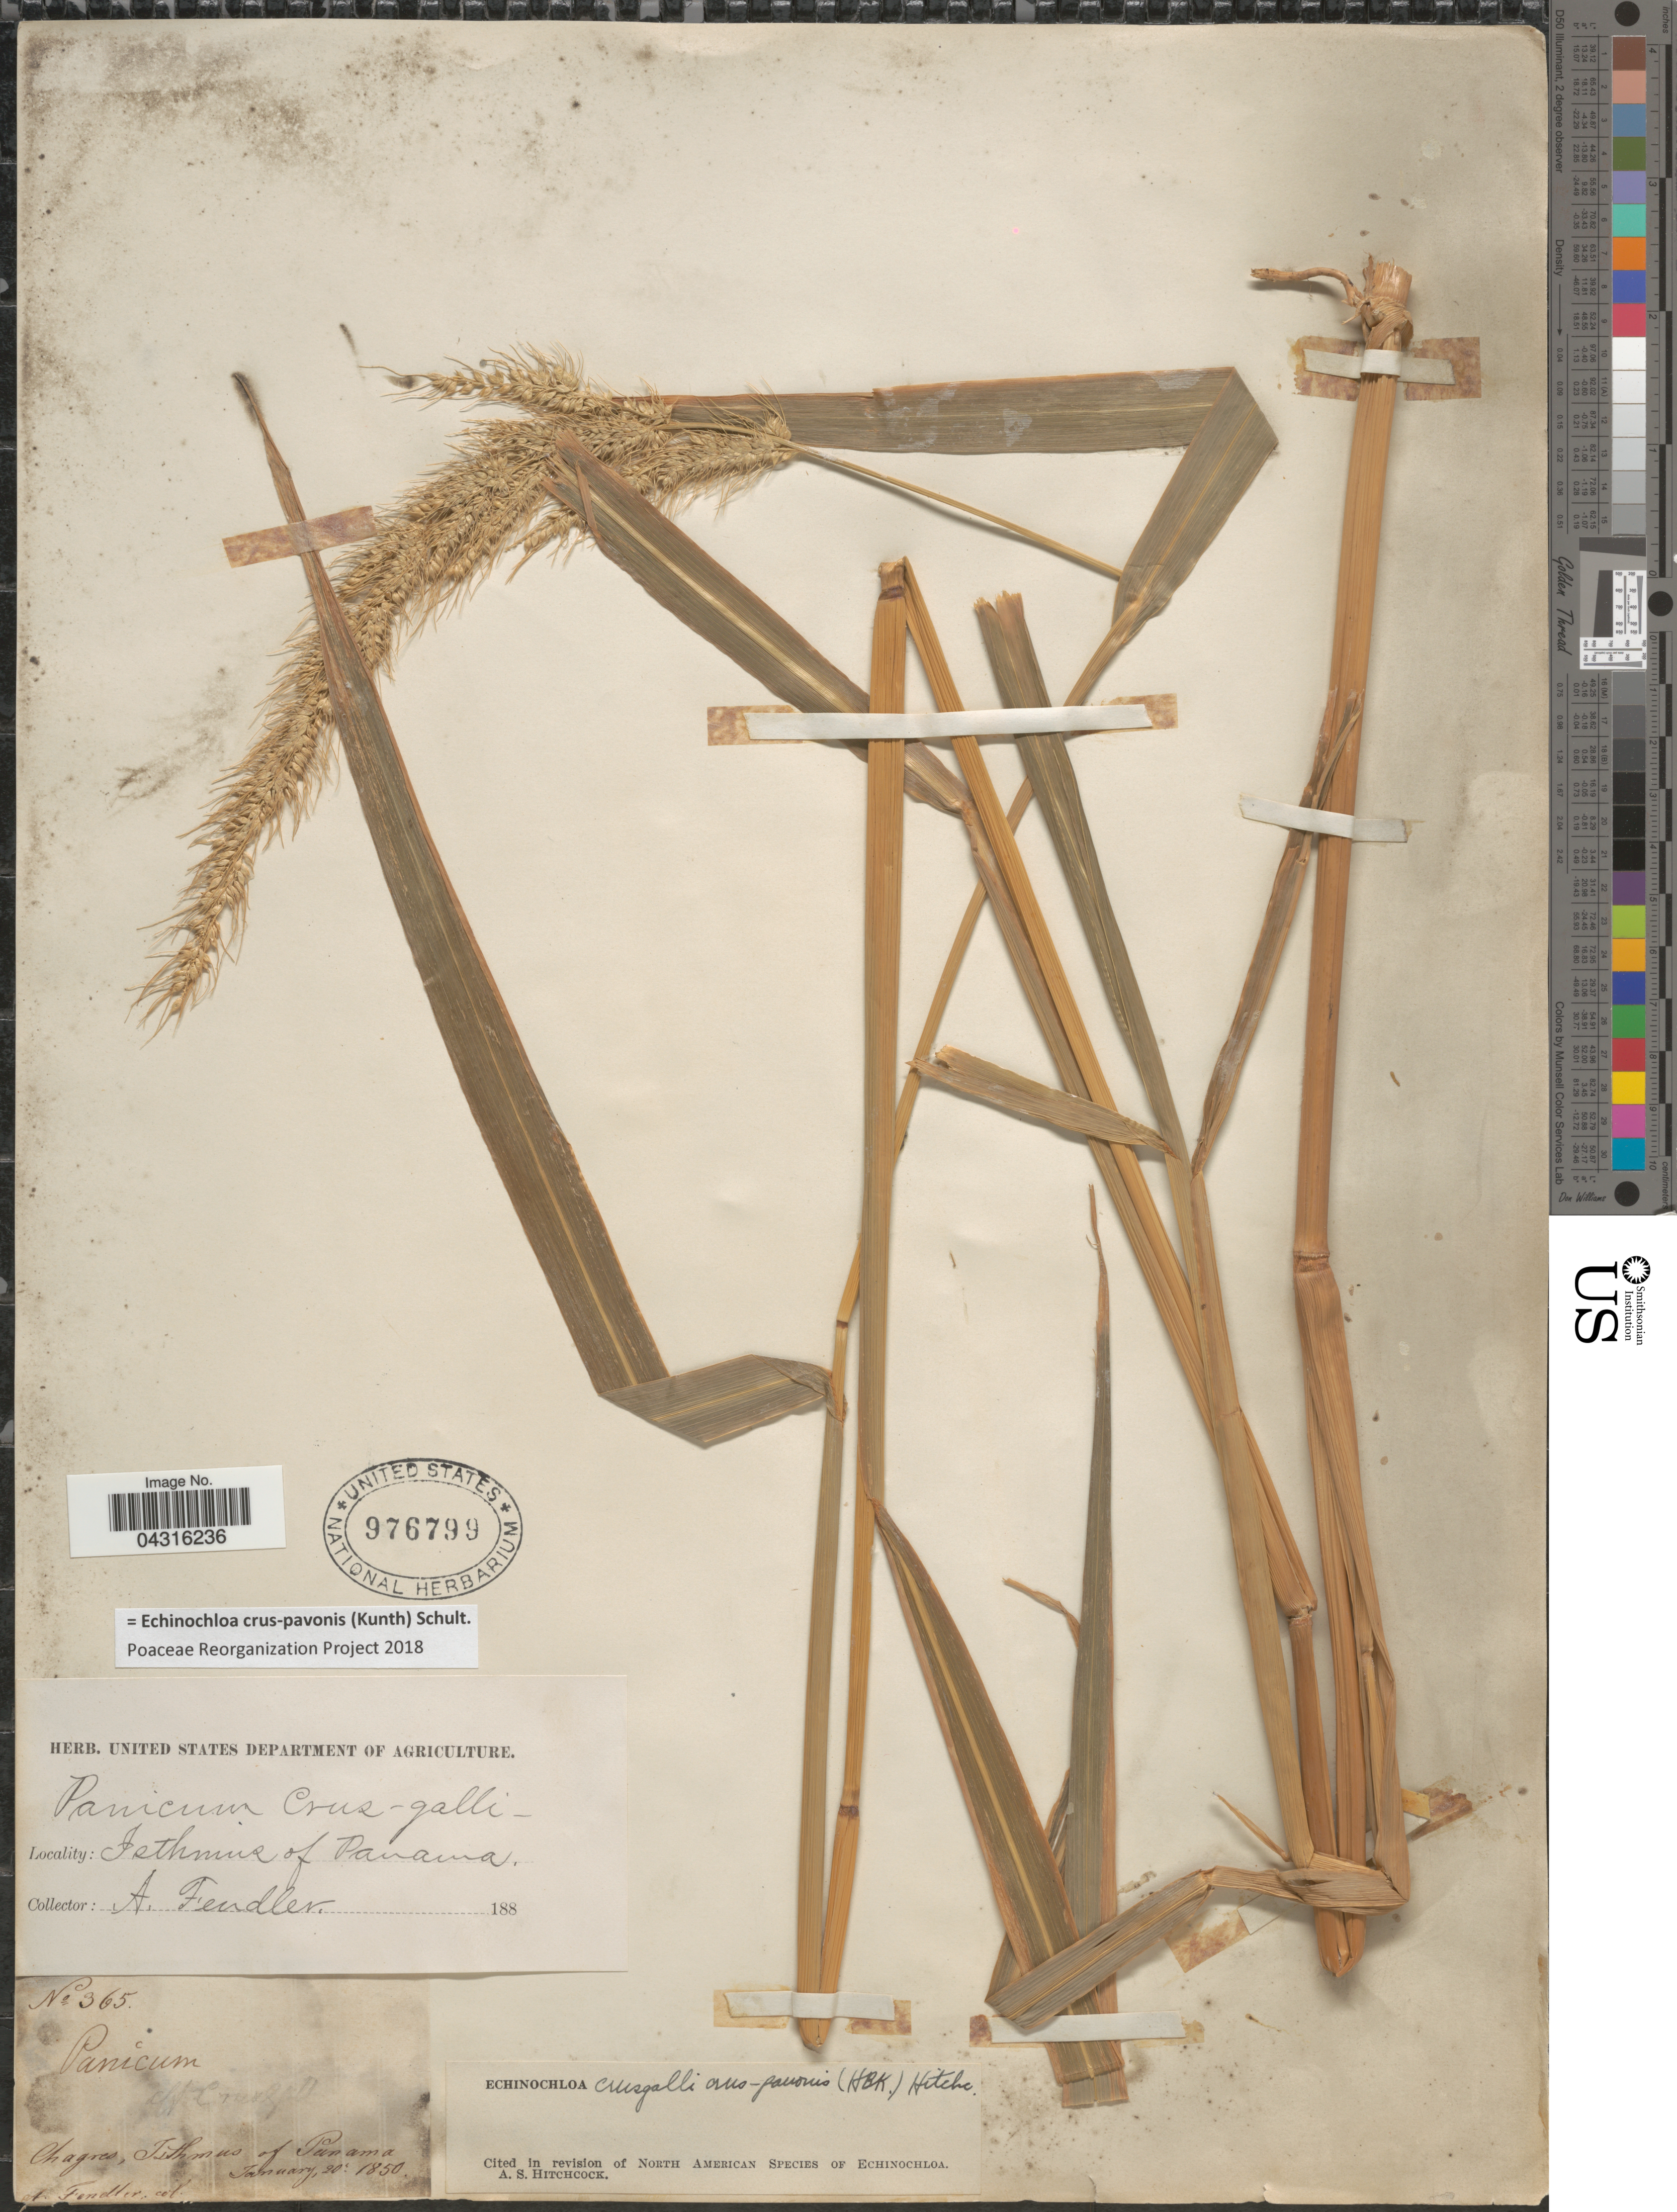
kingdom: Plantae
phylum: Tracheophyta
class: Liliopsida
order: Poales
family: Poaceae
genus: Echinochloa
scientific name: Echinochloa crus-pavonis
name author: (Kunth) Schult.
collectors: A. Fendler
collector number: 365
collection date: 1850-01-30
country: Panama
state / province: Panamá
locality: Chagres, Isthmus of Panama.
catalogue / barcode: US 976799